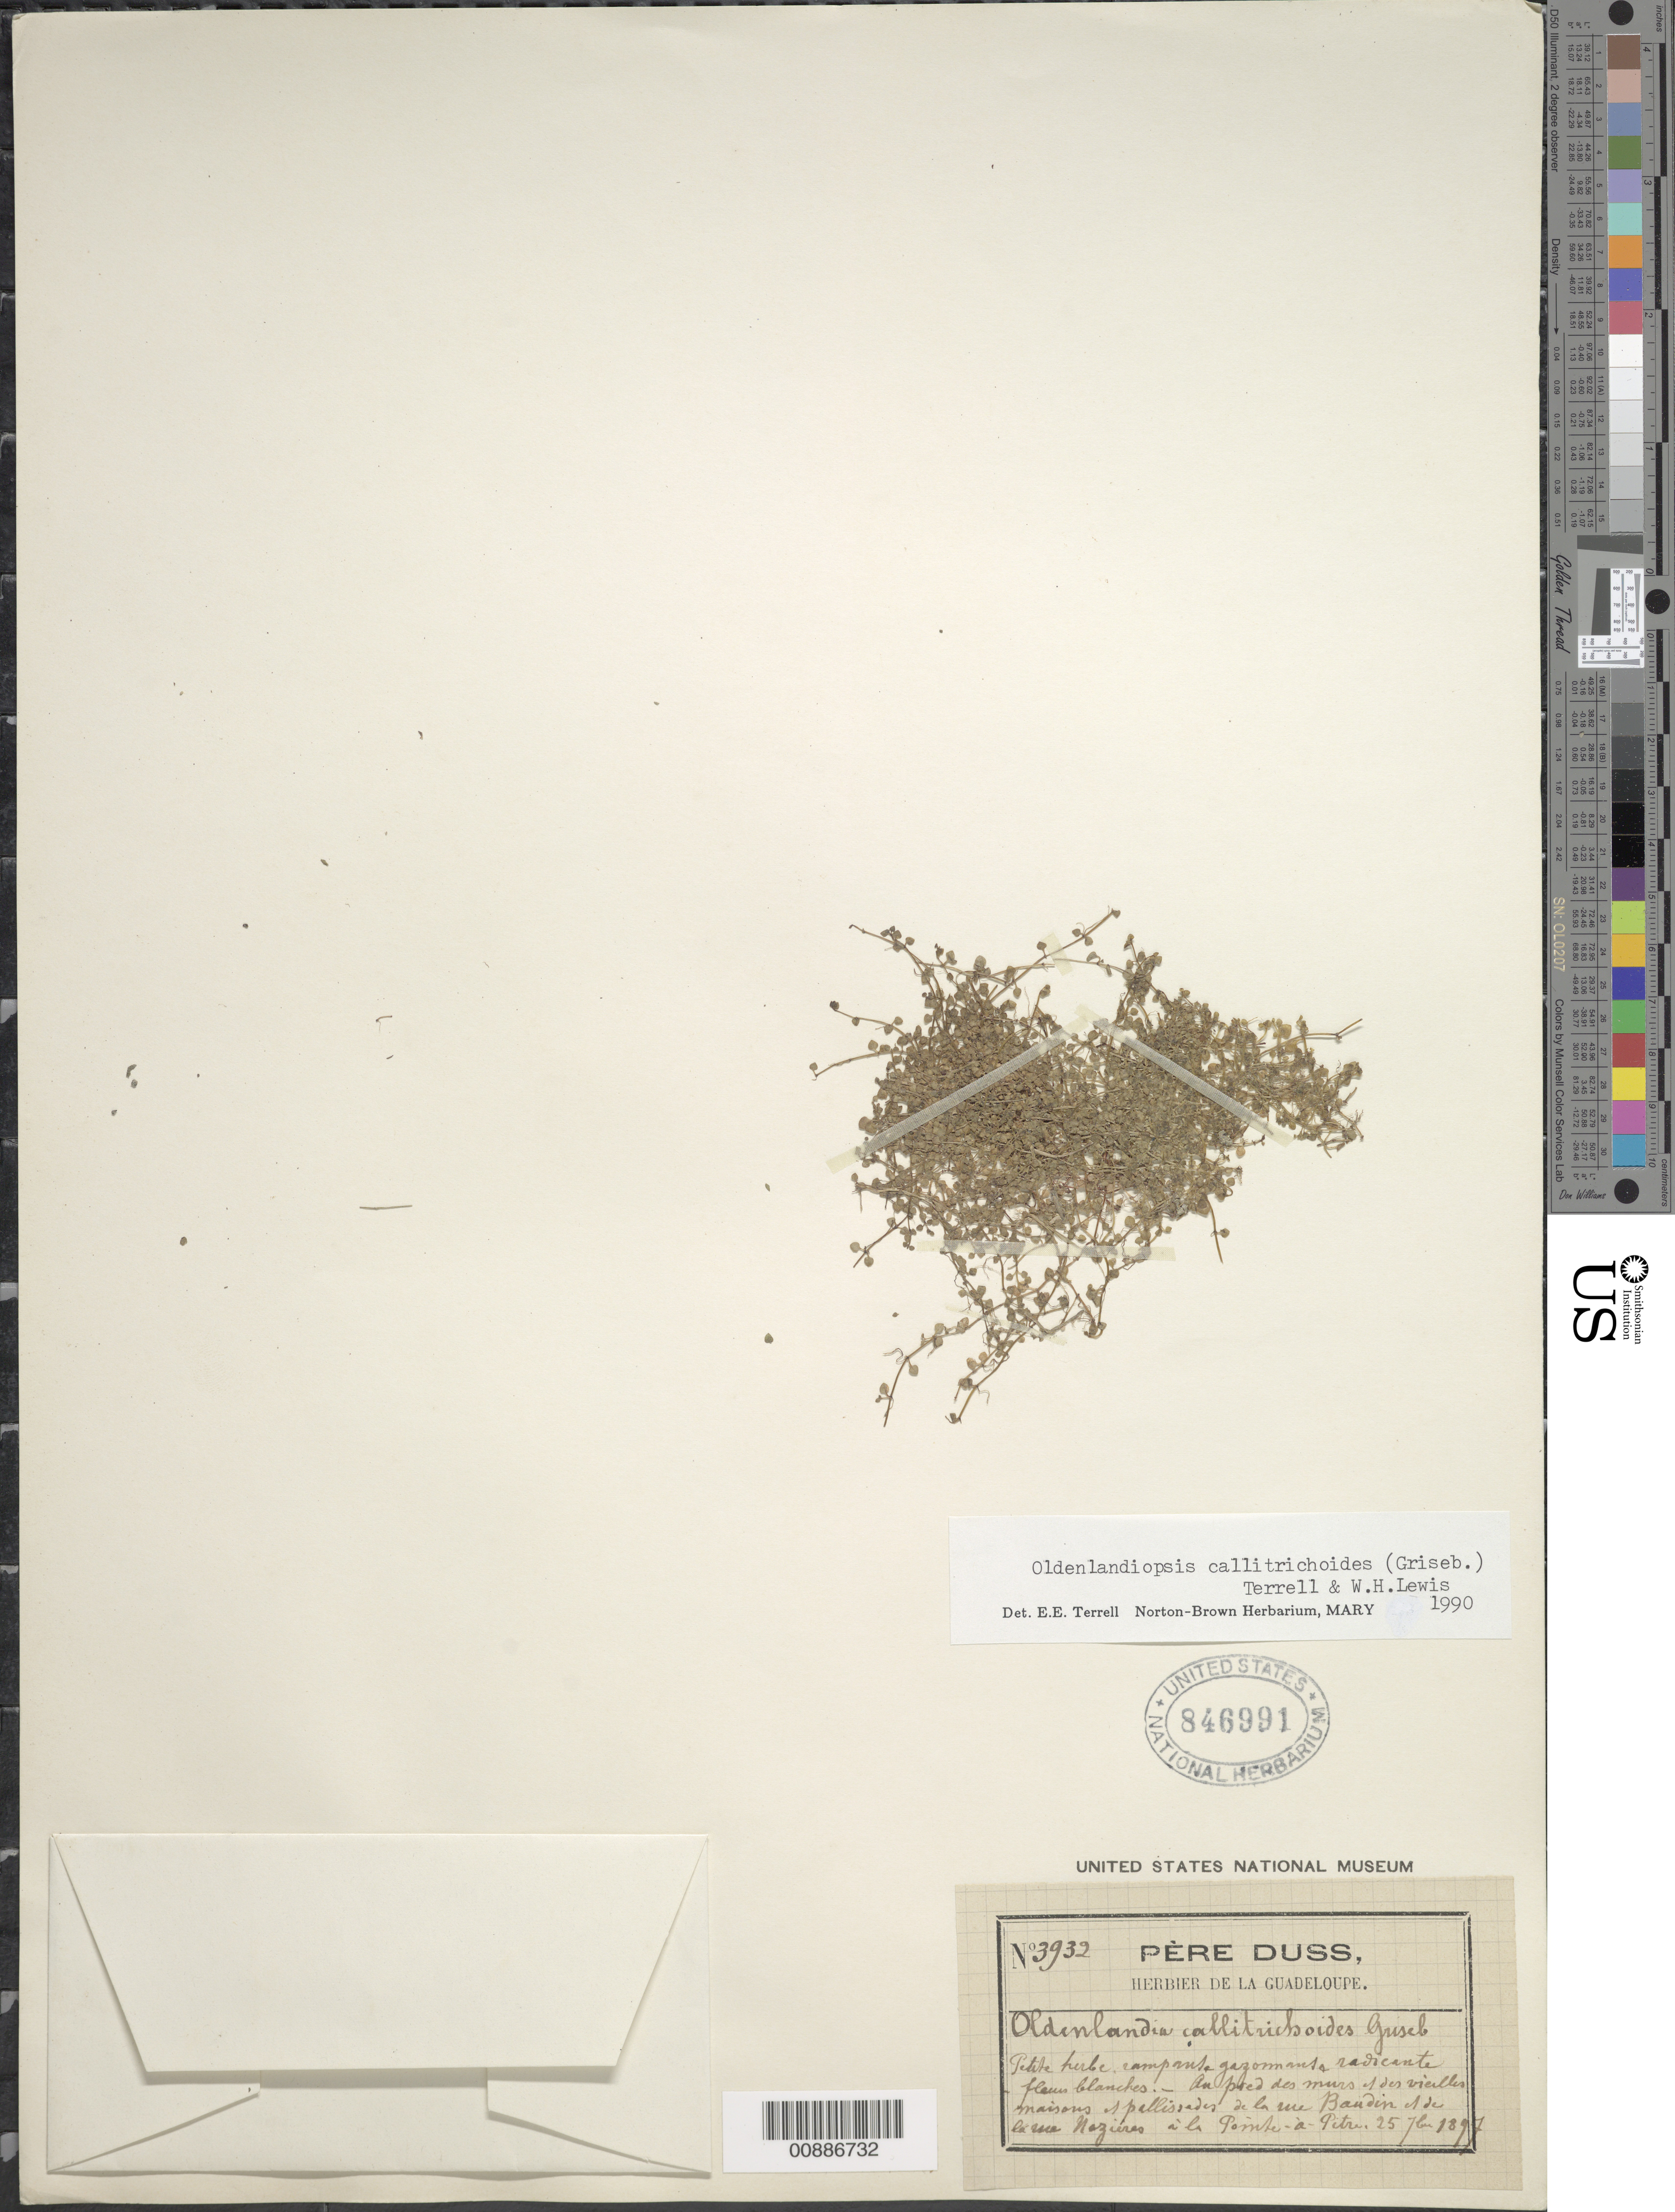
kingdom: Plantae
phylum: Tracheophyta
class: Magnoliopsida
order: Gentianales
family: Rubiaceae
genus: Oldenlandiopsis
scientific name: Oldenlandiopsis callitrichoides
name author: (Griseb.) Terrell & W.H. Lewis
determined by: Terrell, E. E.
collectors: Père Duss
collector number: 3932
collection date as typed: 25 Feb 1897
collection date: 1897-02-25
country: Guadeloupe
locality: Rue Baudin de la --- Nazieres á la Pointe-á-Pitre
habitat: Au pred des murs à des maisons de pallissades de la rue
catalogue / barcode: US 846991